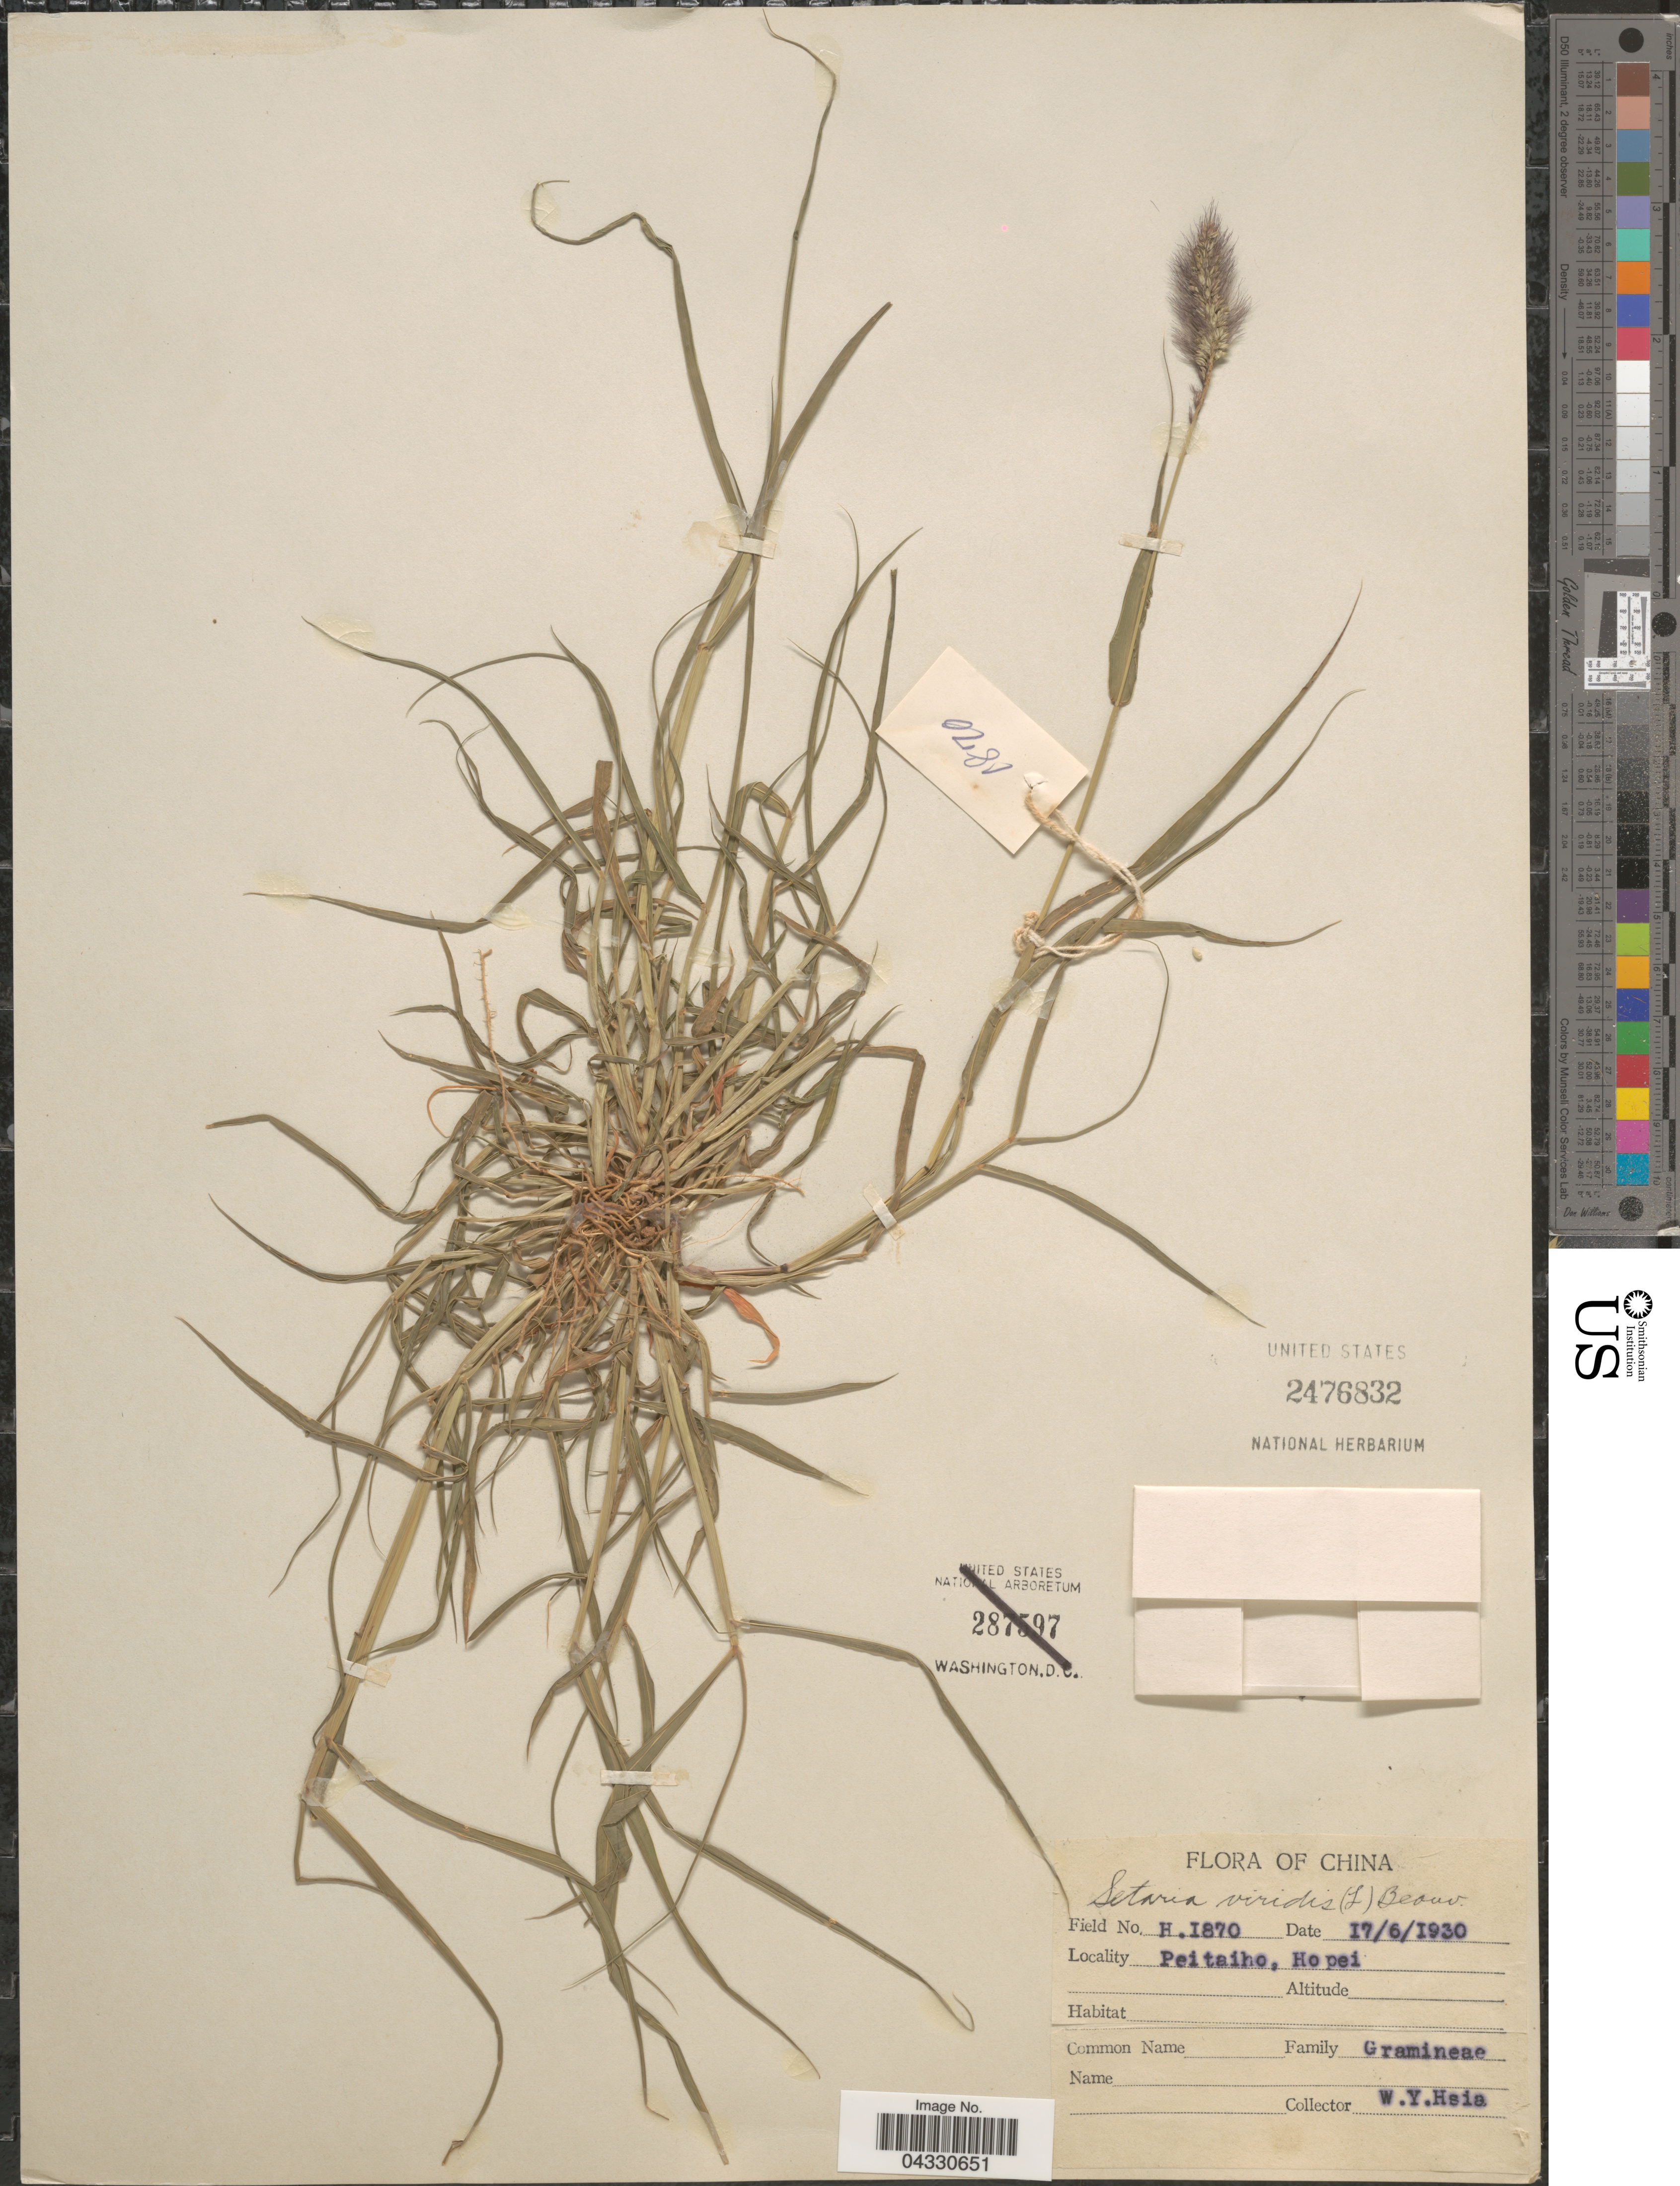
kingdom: Plantae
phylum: Tracheophyta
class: Liliopsida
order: Poales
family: Poaceae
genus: Setaria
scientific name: Setaria viridis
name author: (L.) P. Beauv.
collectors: W. Hsia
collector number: H1870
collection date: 1930-06-17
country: China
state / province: Hebei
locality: Peitaiho, Hopei.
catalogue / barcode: US 2476832